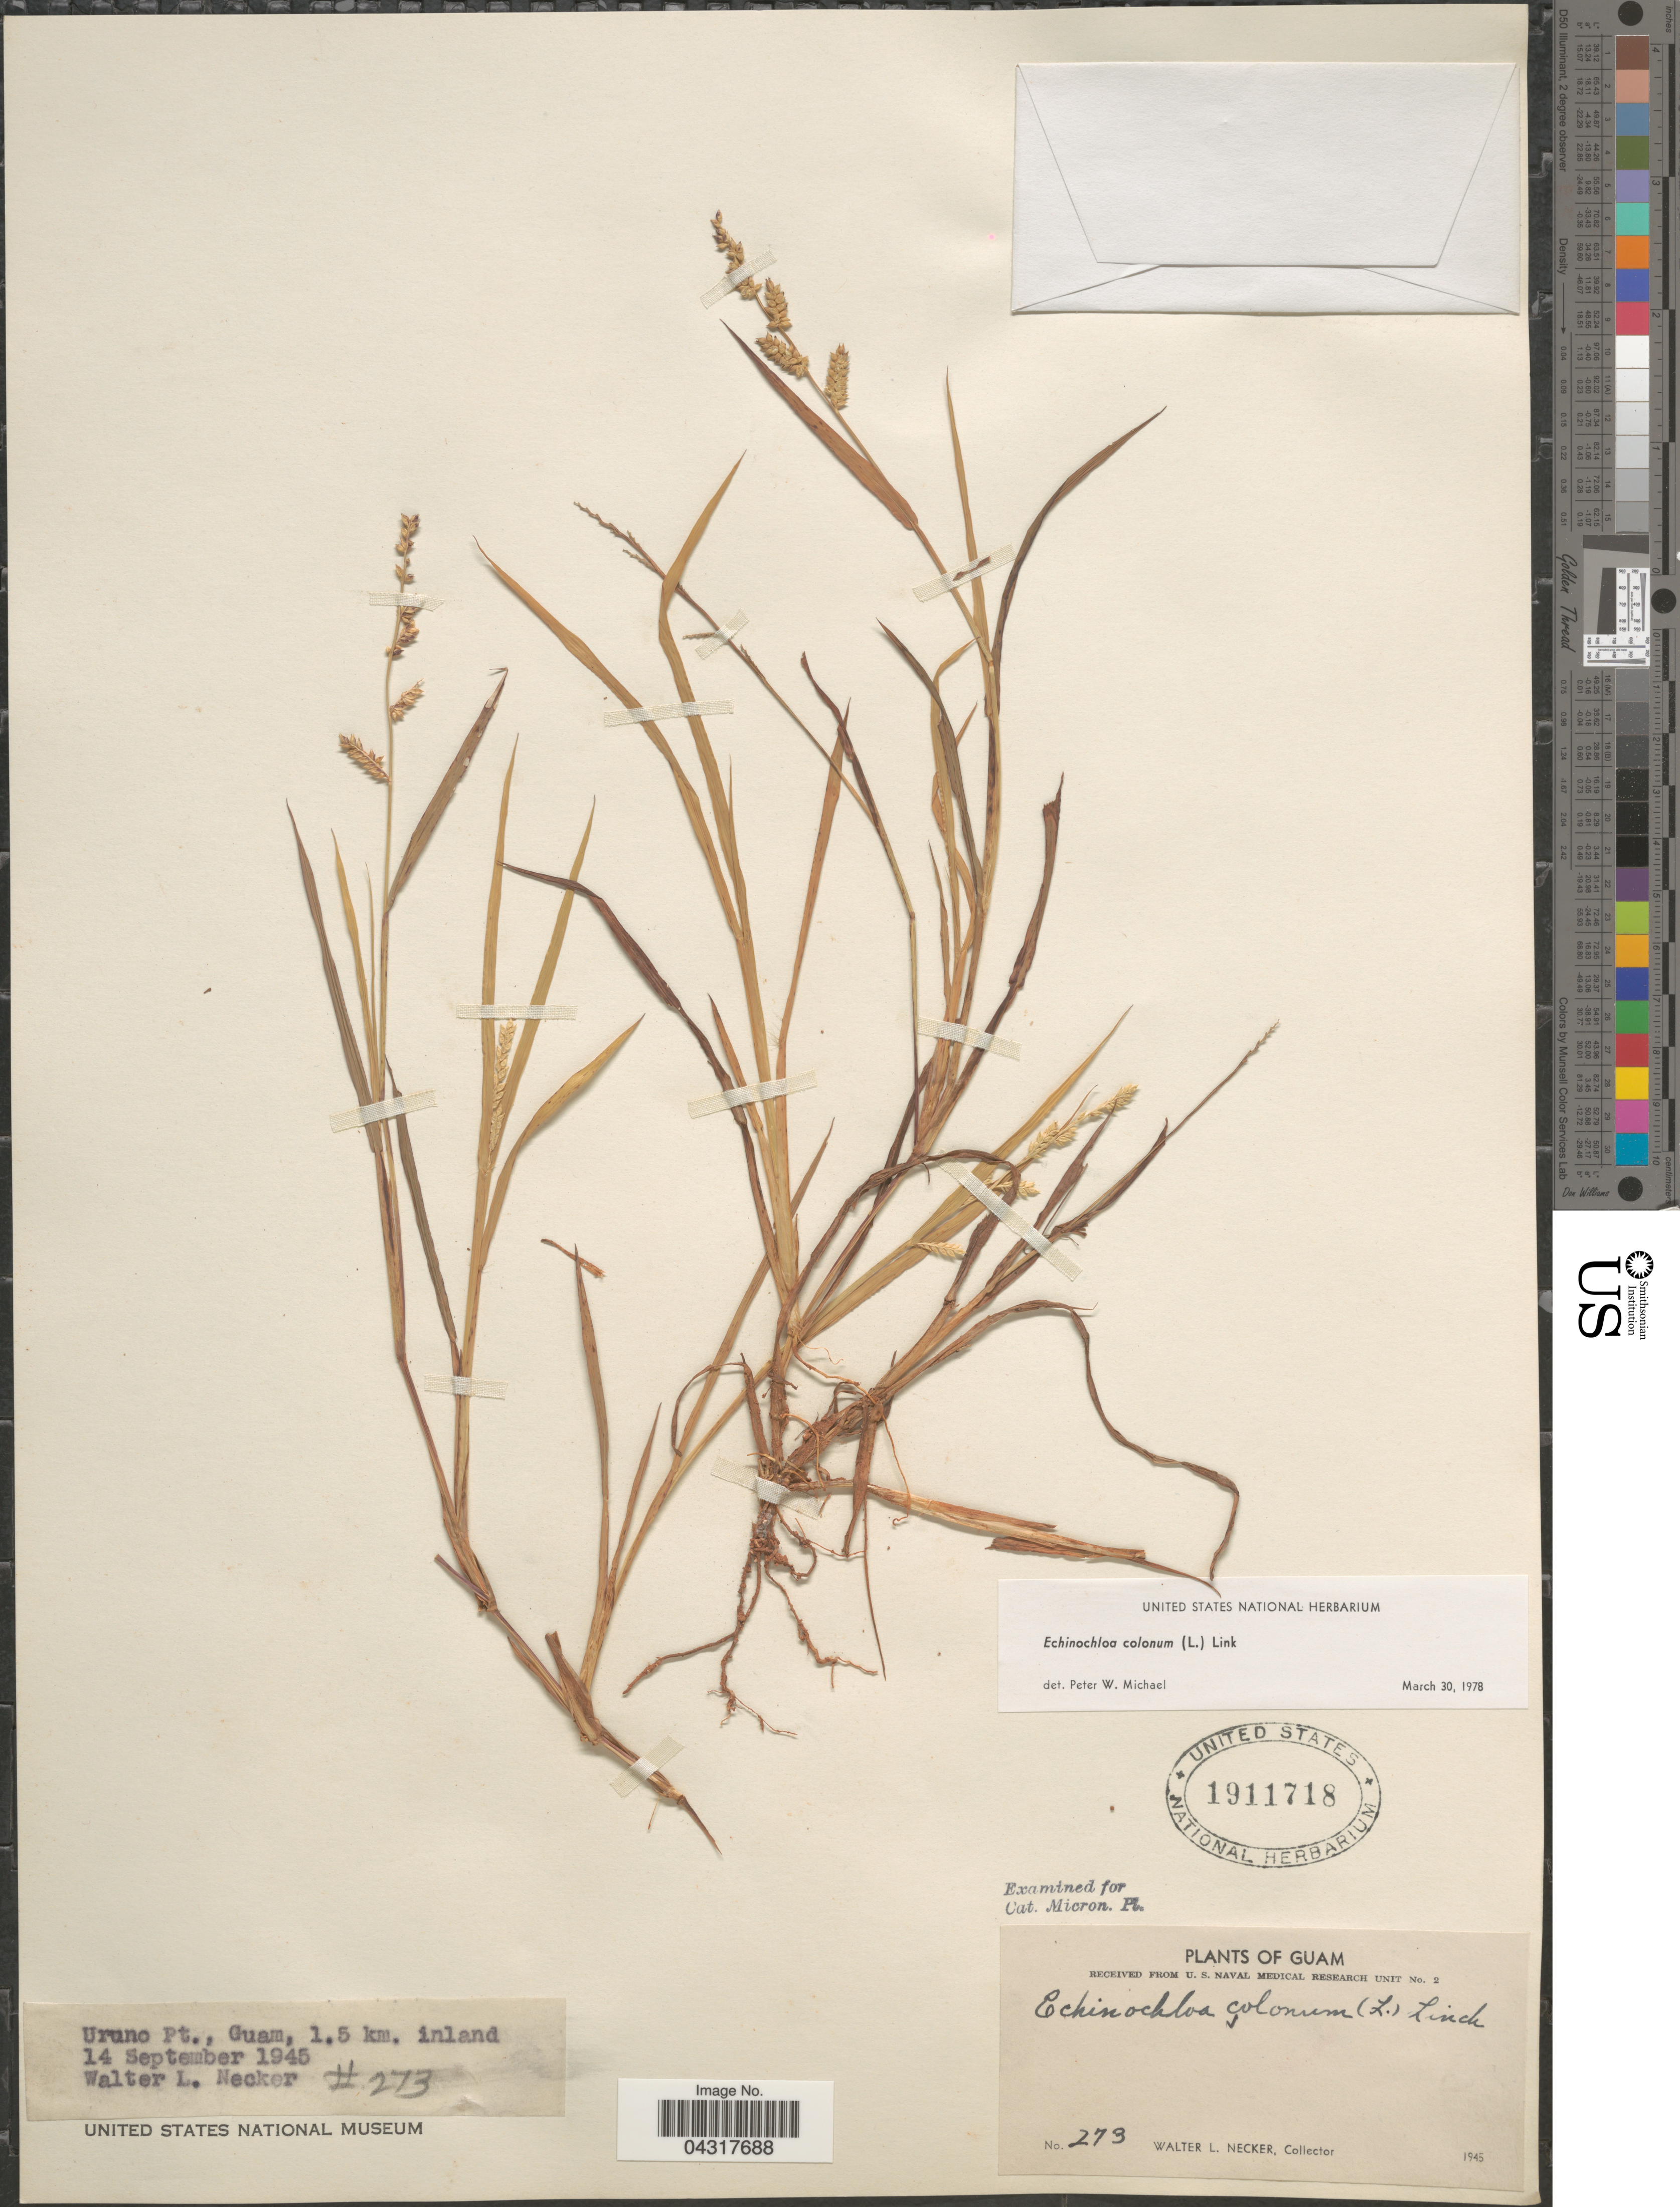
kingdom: Plantae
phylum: Tracheophyta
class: Liliopsida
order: Poales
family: Poaceae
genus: Echinochloa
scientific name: Echinochloa colona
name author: (L.) Link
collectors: W. L. Necker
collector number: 273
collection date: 1945-09-14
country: Guam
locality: Uruno Pt., 1.5 km. inland.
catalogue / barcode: US 1911718